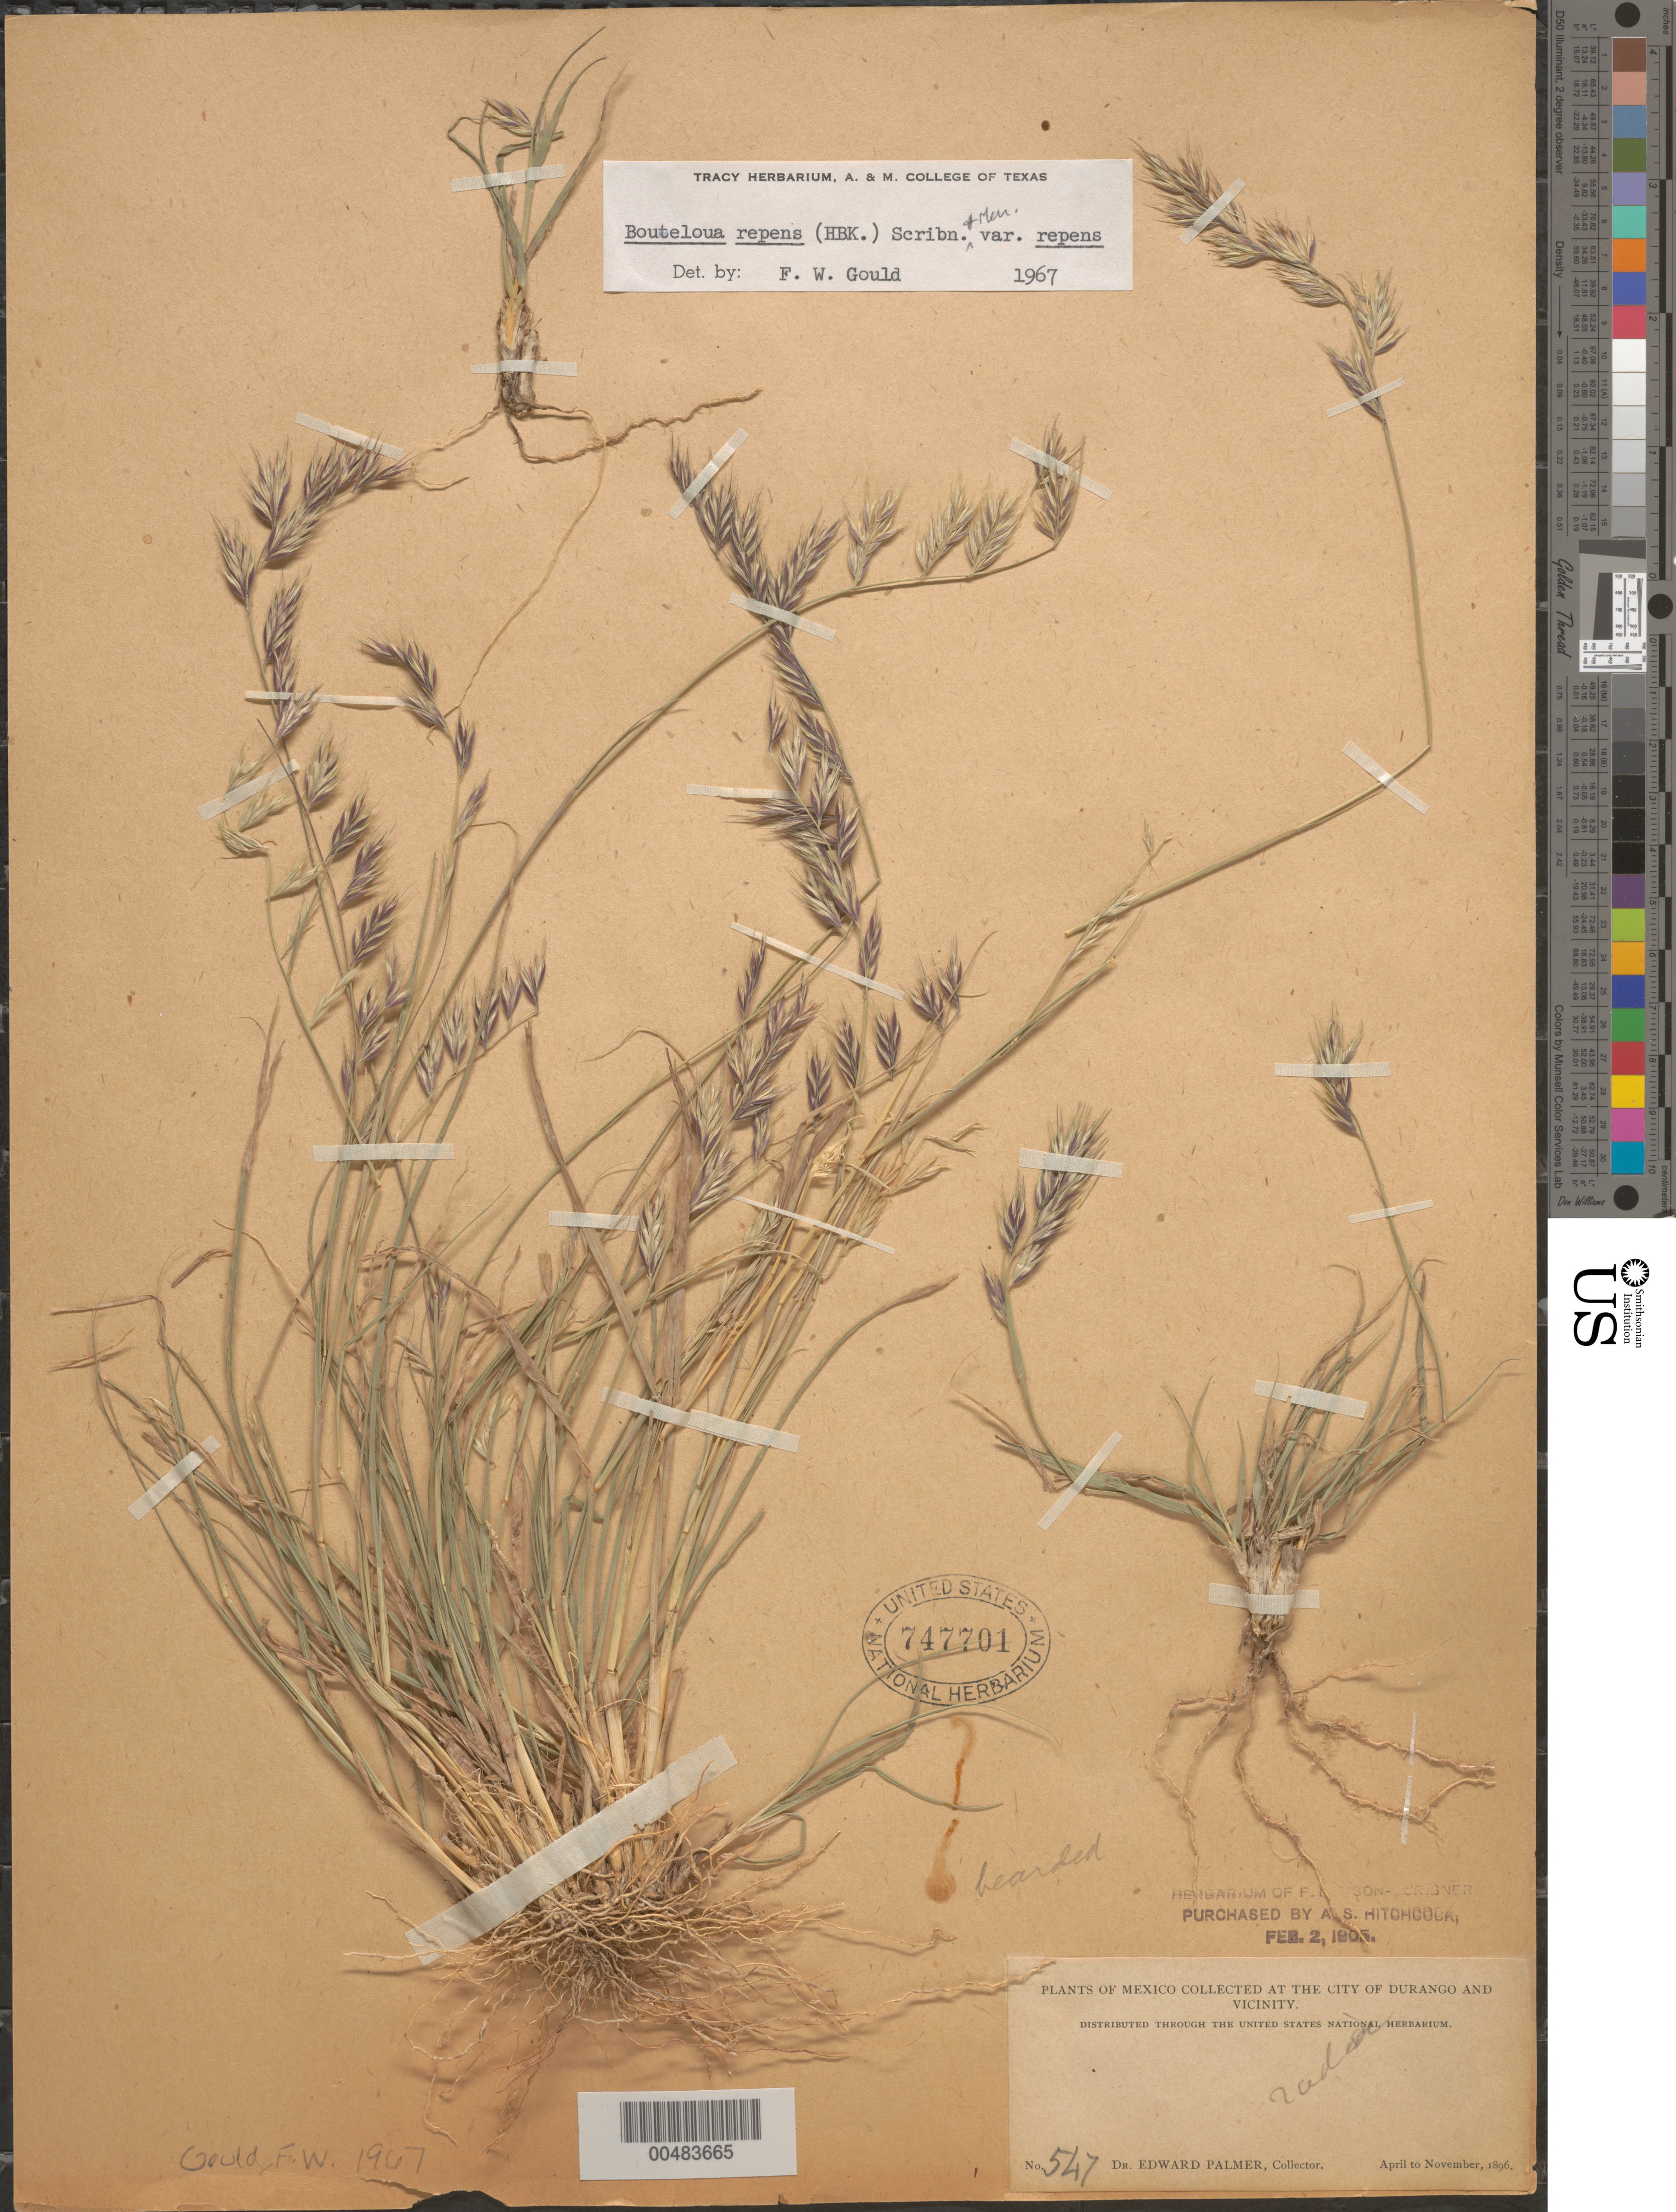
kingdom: Plantae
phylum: Tracheophyta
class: Liliopsida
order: Poales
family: Poaceae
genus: Bouteloua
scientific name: Bouteloua repens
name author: (Kunth) Scribn. & Merr.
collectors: E. Palmer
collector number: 547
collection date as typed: Apr 1896 to Nov 1896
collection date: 1896-04/1896-11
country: Mexico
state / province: Durango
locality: City of Durango and vicinity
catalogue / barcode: US 747701